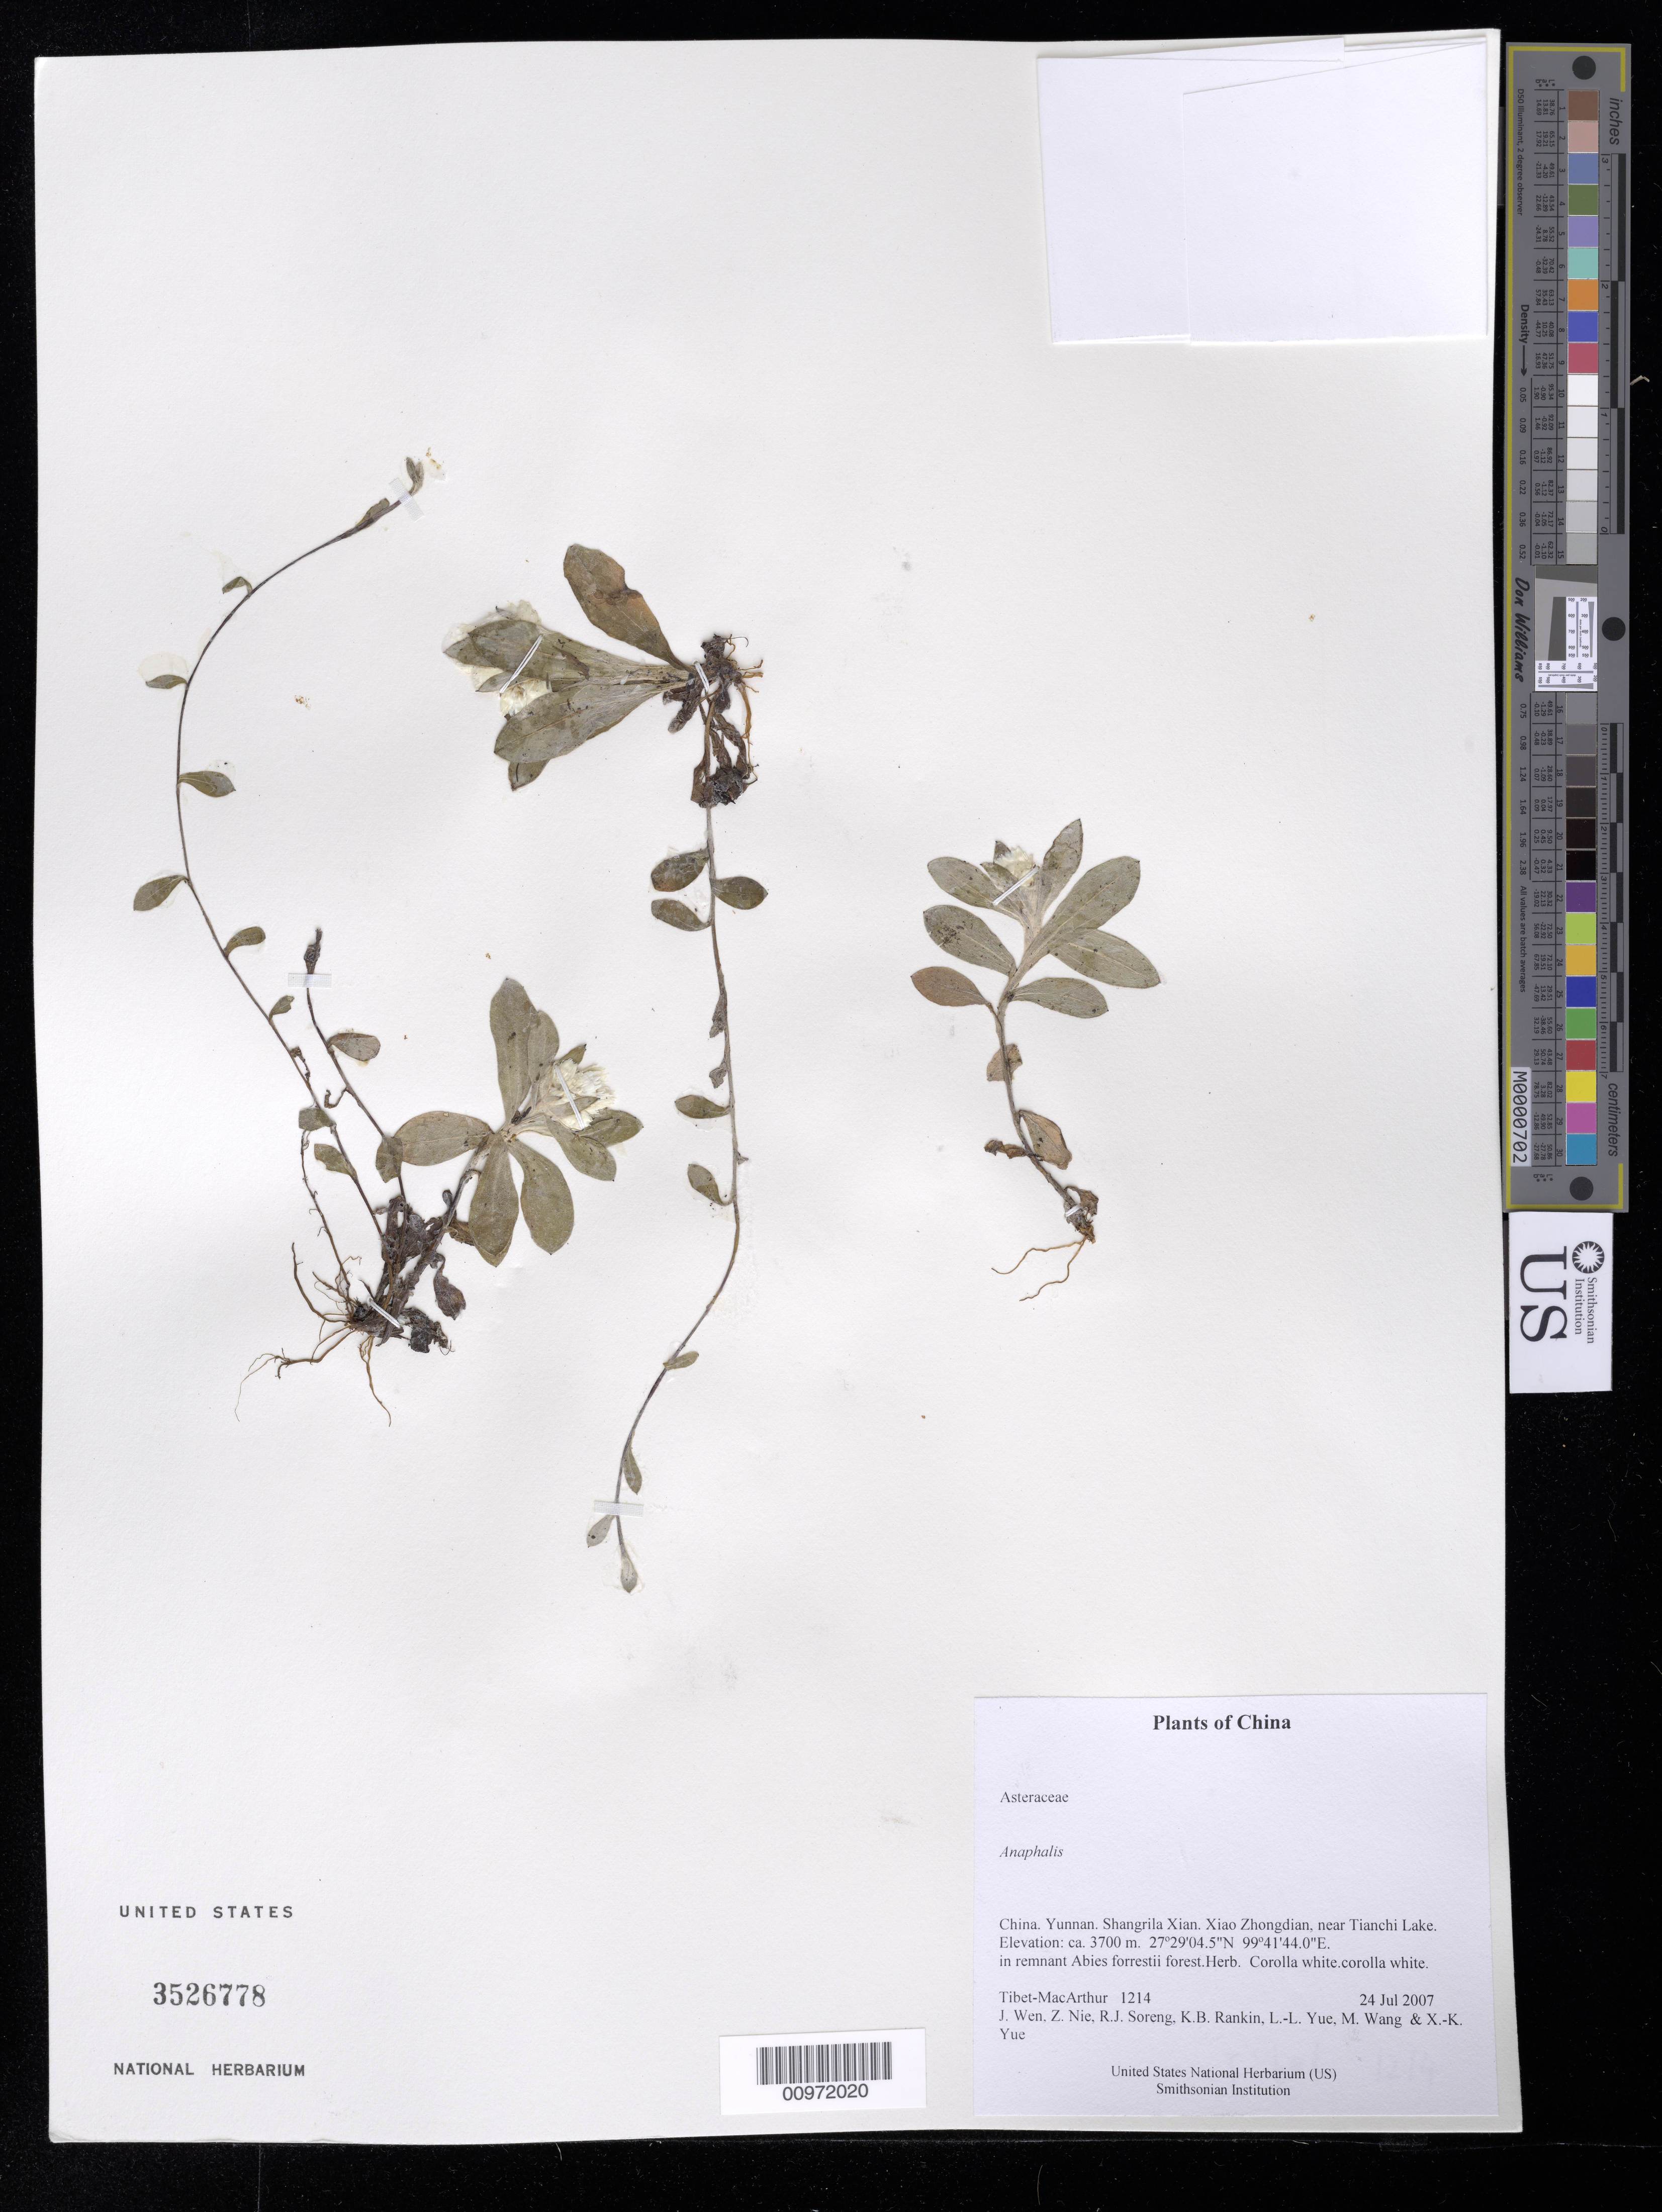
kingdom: Plantae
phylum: Tracheophyta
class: Magnoliopsida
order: Asterales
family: Asteraceae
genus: Anaphalis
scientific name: Anaphalis sp.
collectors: Tibet-MacArthur, J. Wen, Z. Nie, R. J. Soreng, K. Rankin, L. Yue, M. Wang & X. Yue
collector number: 1214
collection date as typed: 24 Jul 2007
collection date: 2007-07-24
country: China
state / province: Yunnan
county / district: Shangrila Xian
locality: Xiao Zhongdian, near Tianchi Lake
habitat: In remnant Abies forrestii forest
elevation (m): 3700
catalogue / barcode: US 3526778